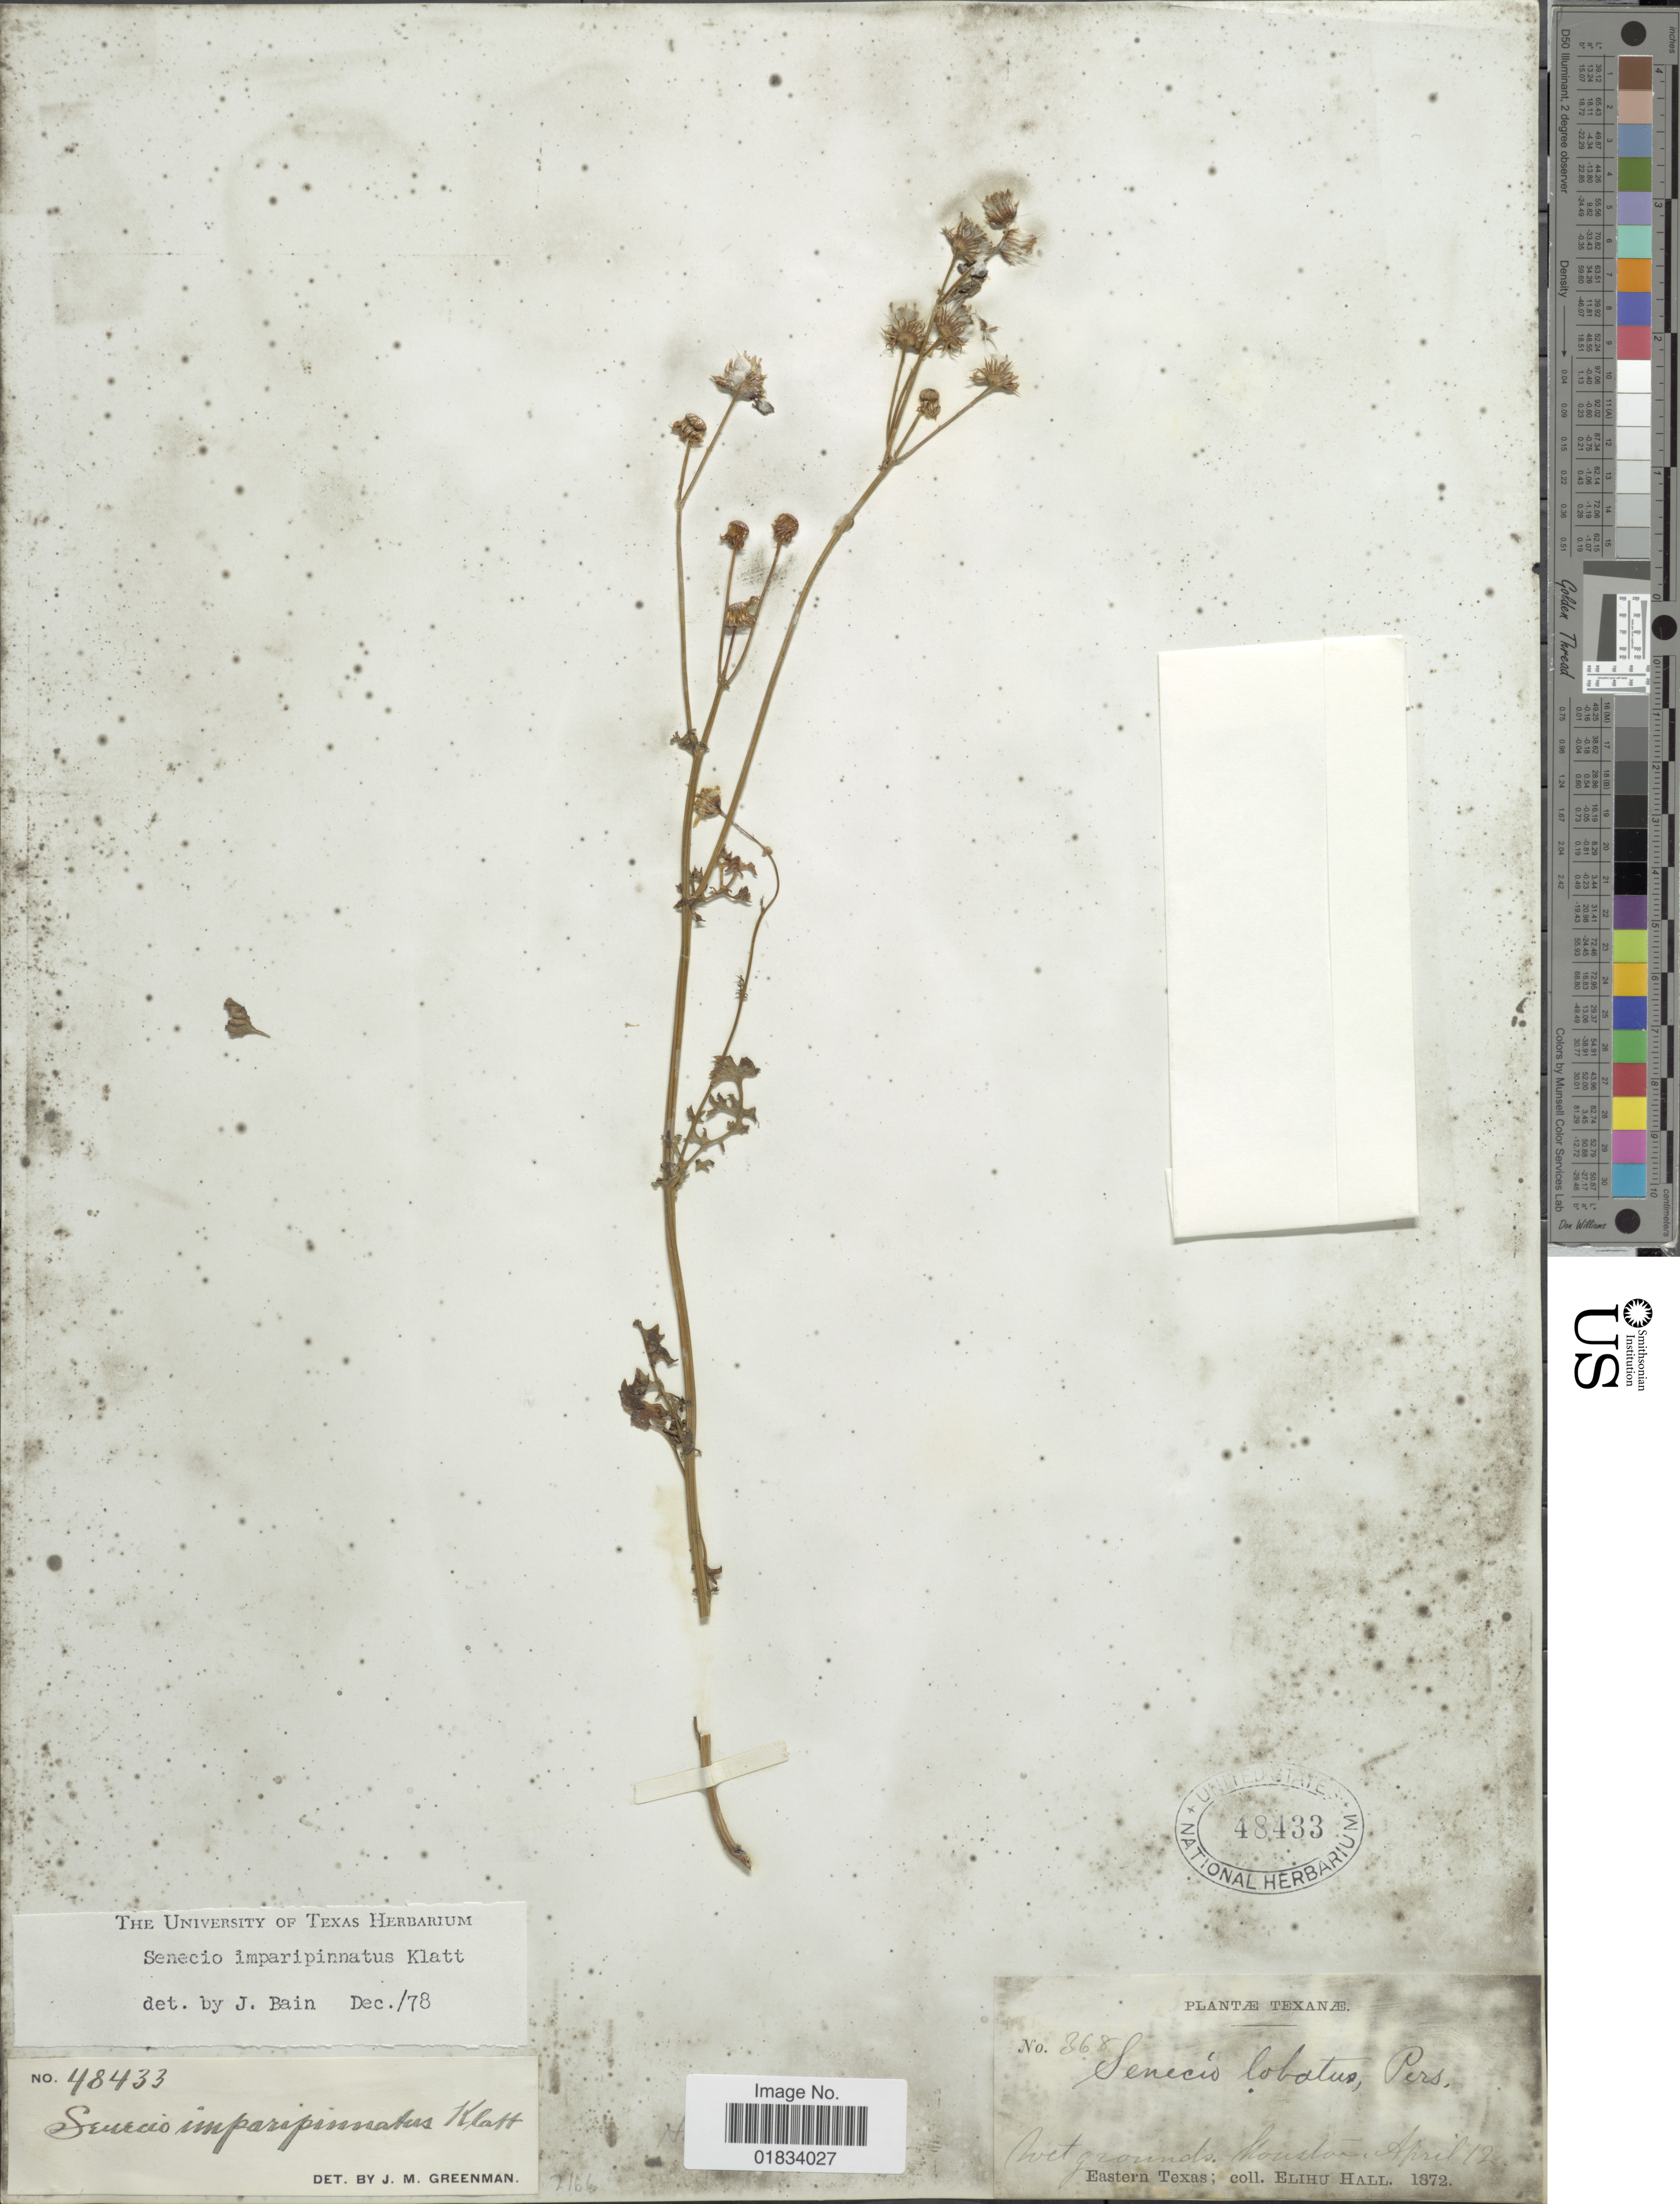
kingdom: Plantae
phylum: Tracheophyta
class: Magnoliopsida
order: Asterales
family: Asteraceae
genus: Packera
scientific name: Packera tampicana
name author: (DC.) C. Jeffrey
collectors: E. Hall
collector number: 368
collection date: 1872-04-12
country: United States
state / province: Texas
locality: Houston, Eastern Texas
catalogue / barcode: US 48433